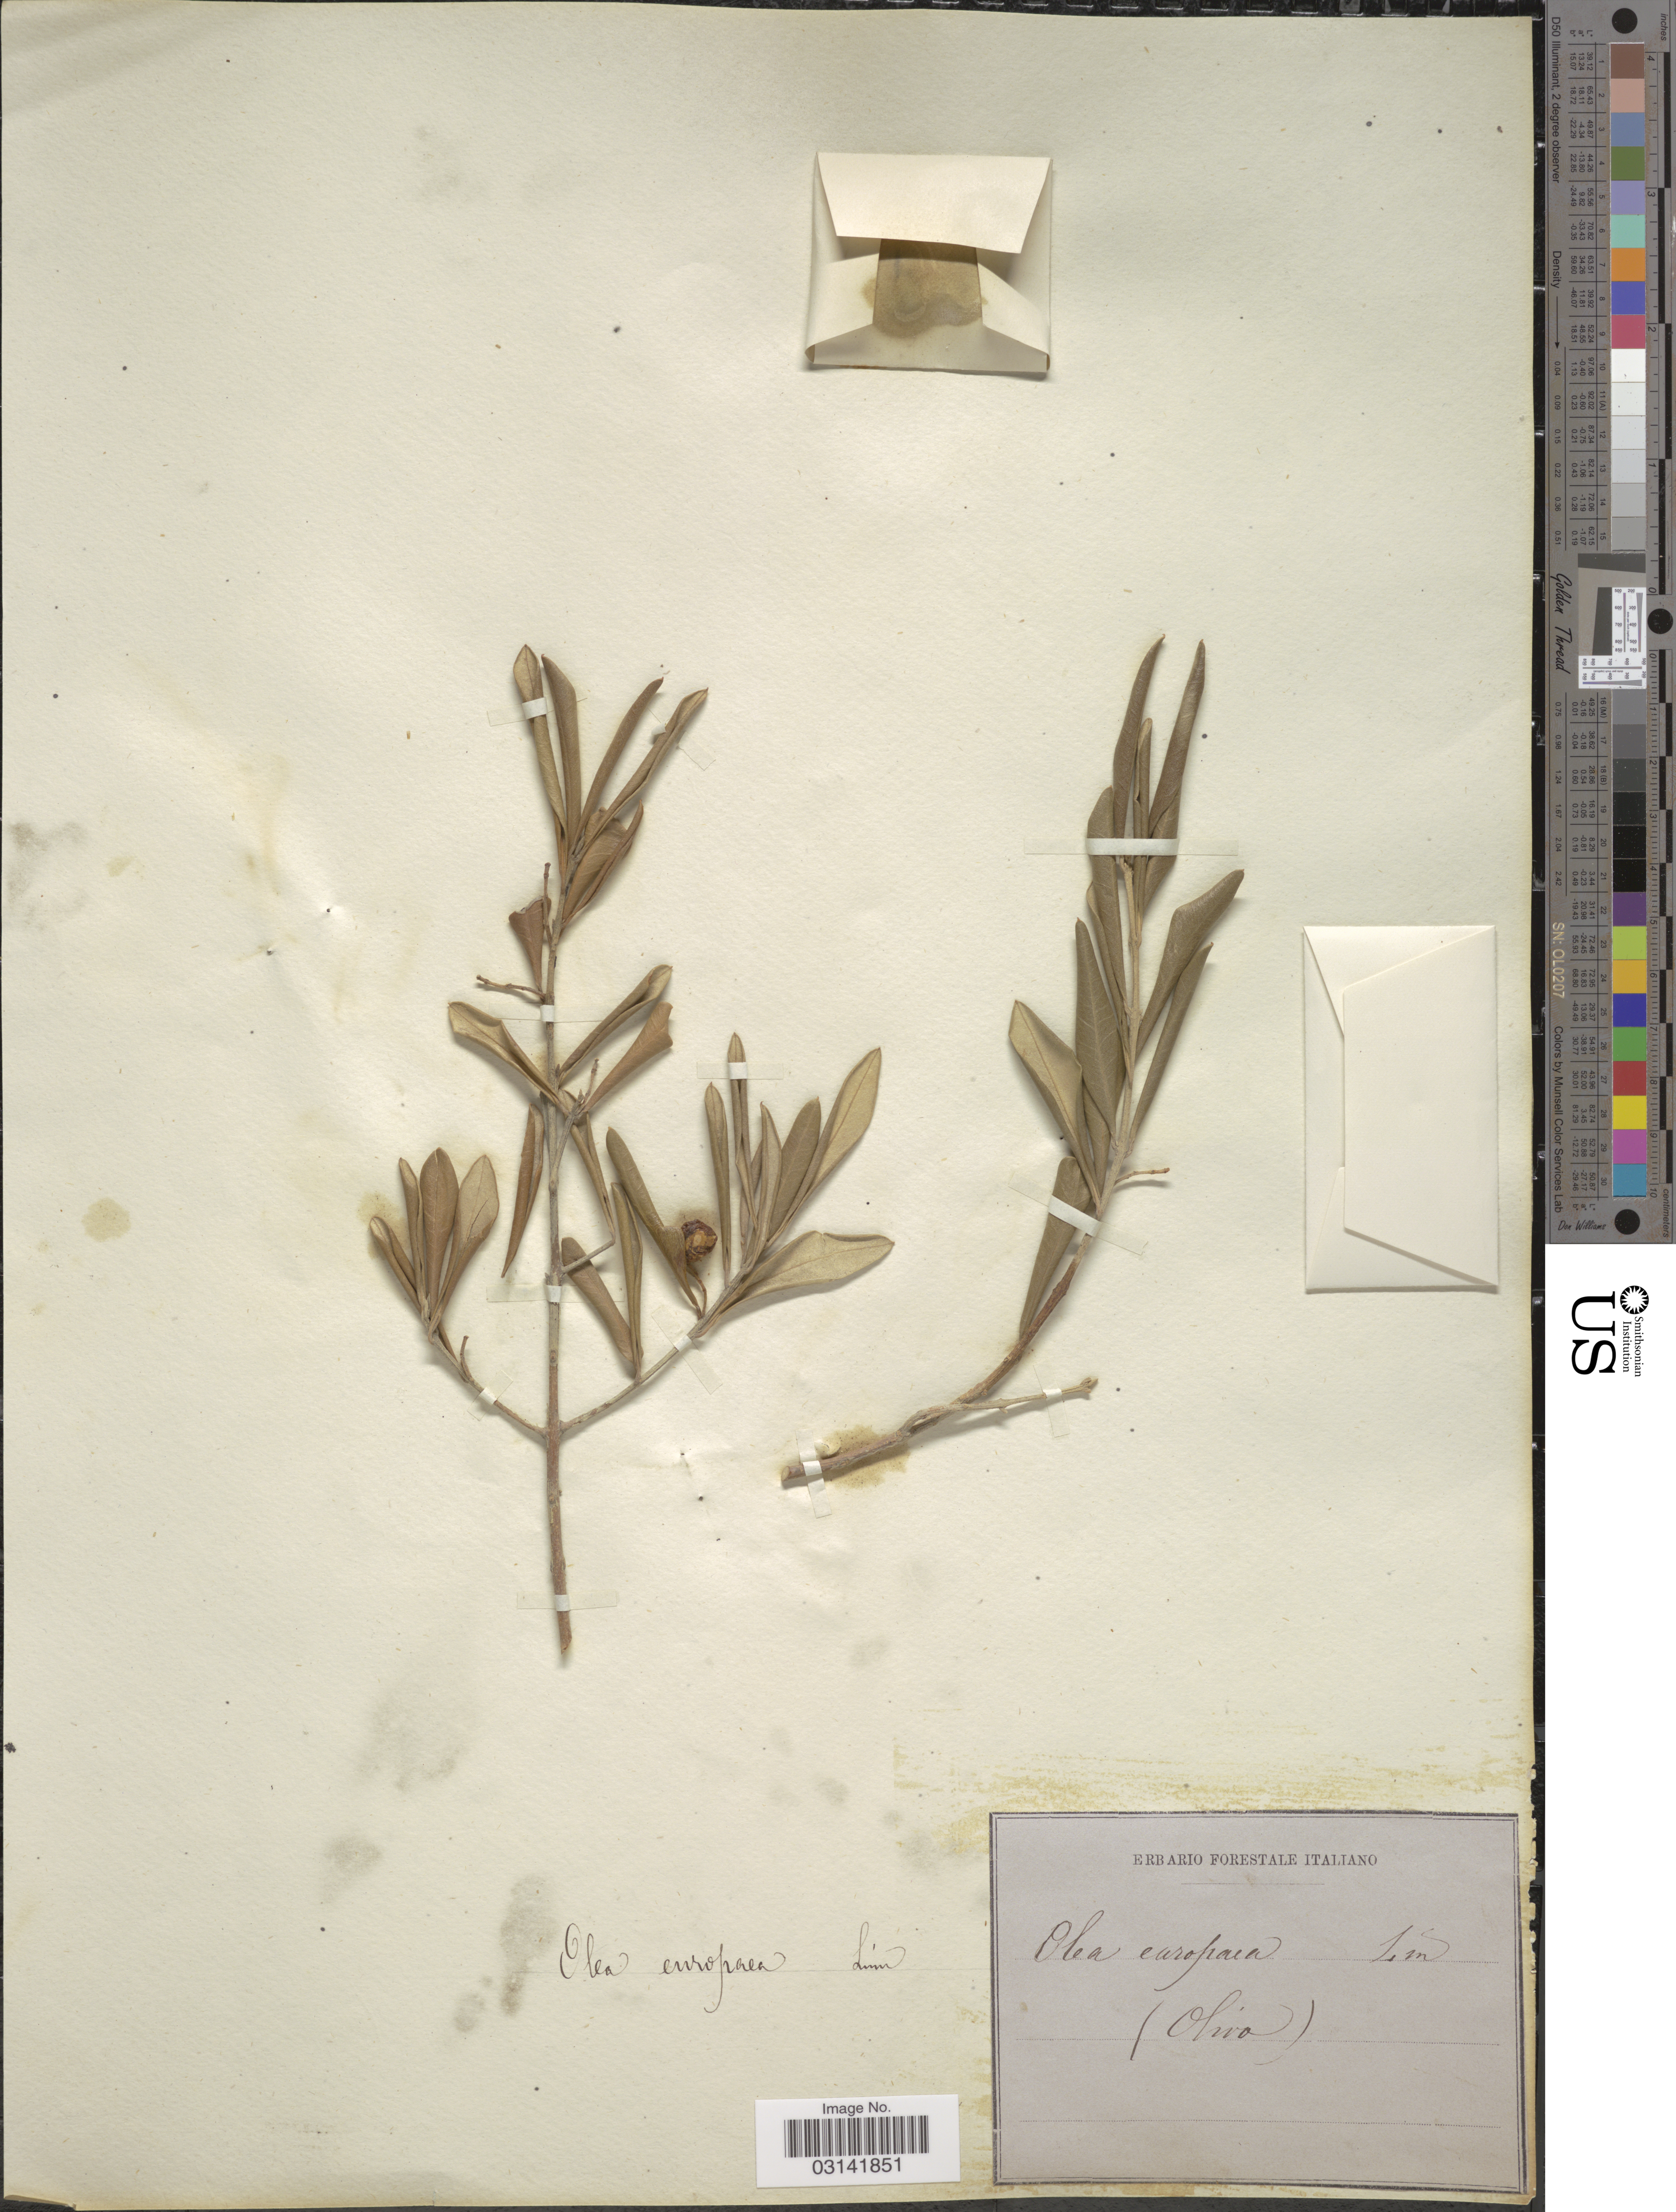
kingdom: Plantae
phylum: Tracheophyta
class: Magnoliopsida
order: Lamiales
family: Oleaceae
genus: Olea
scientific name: Olea europaea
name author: L.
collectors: Ex herb. Forestale Italiano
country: Italy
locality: (Olivo)